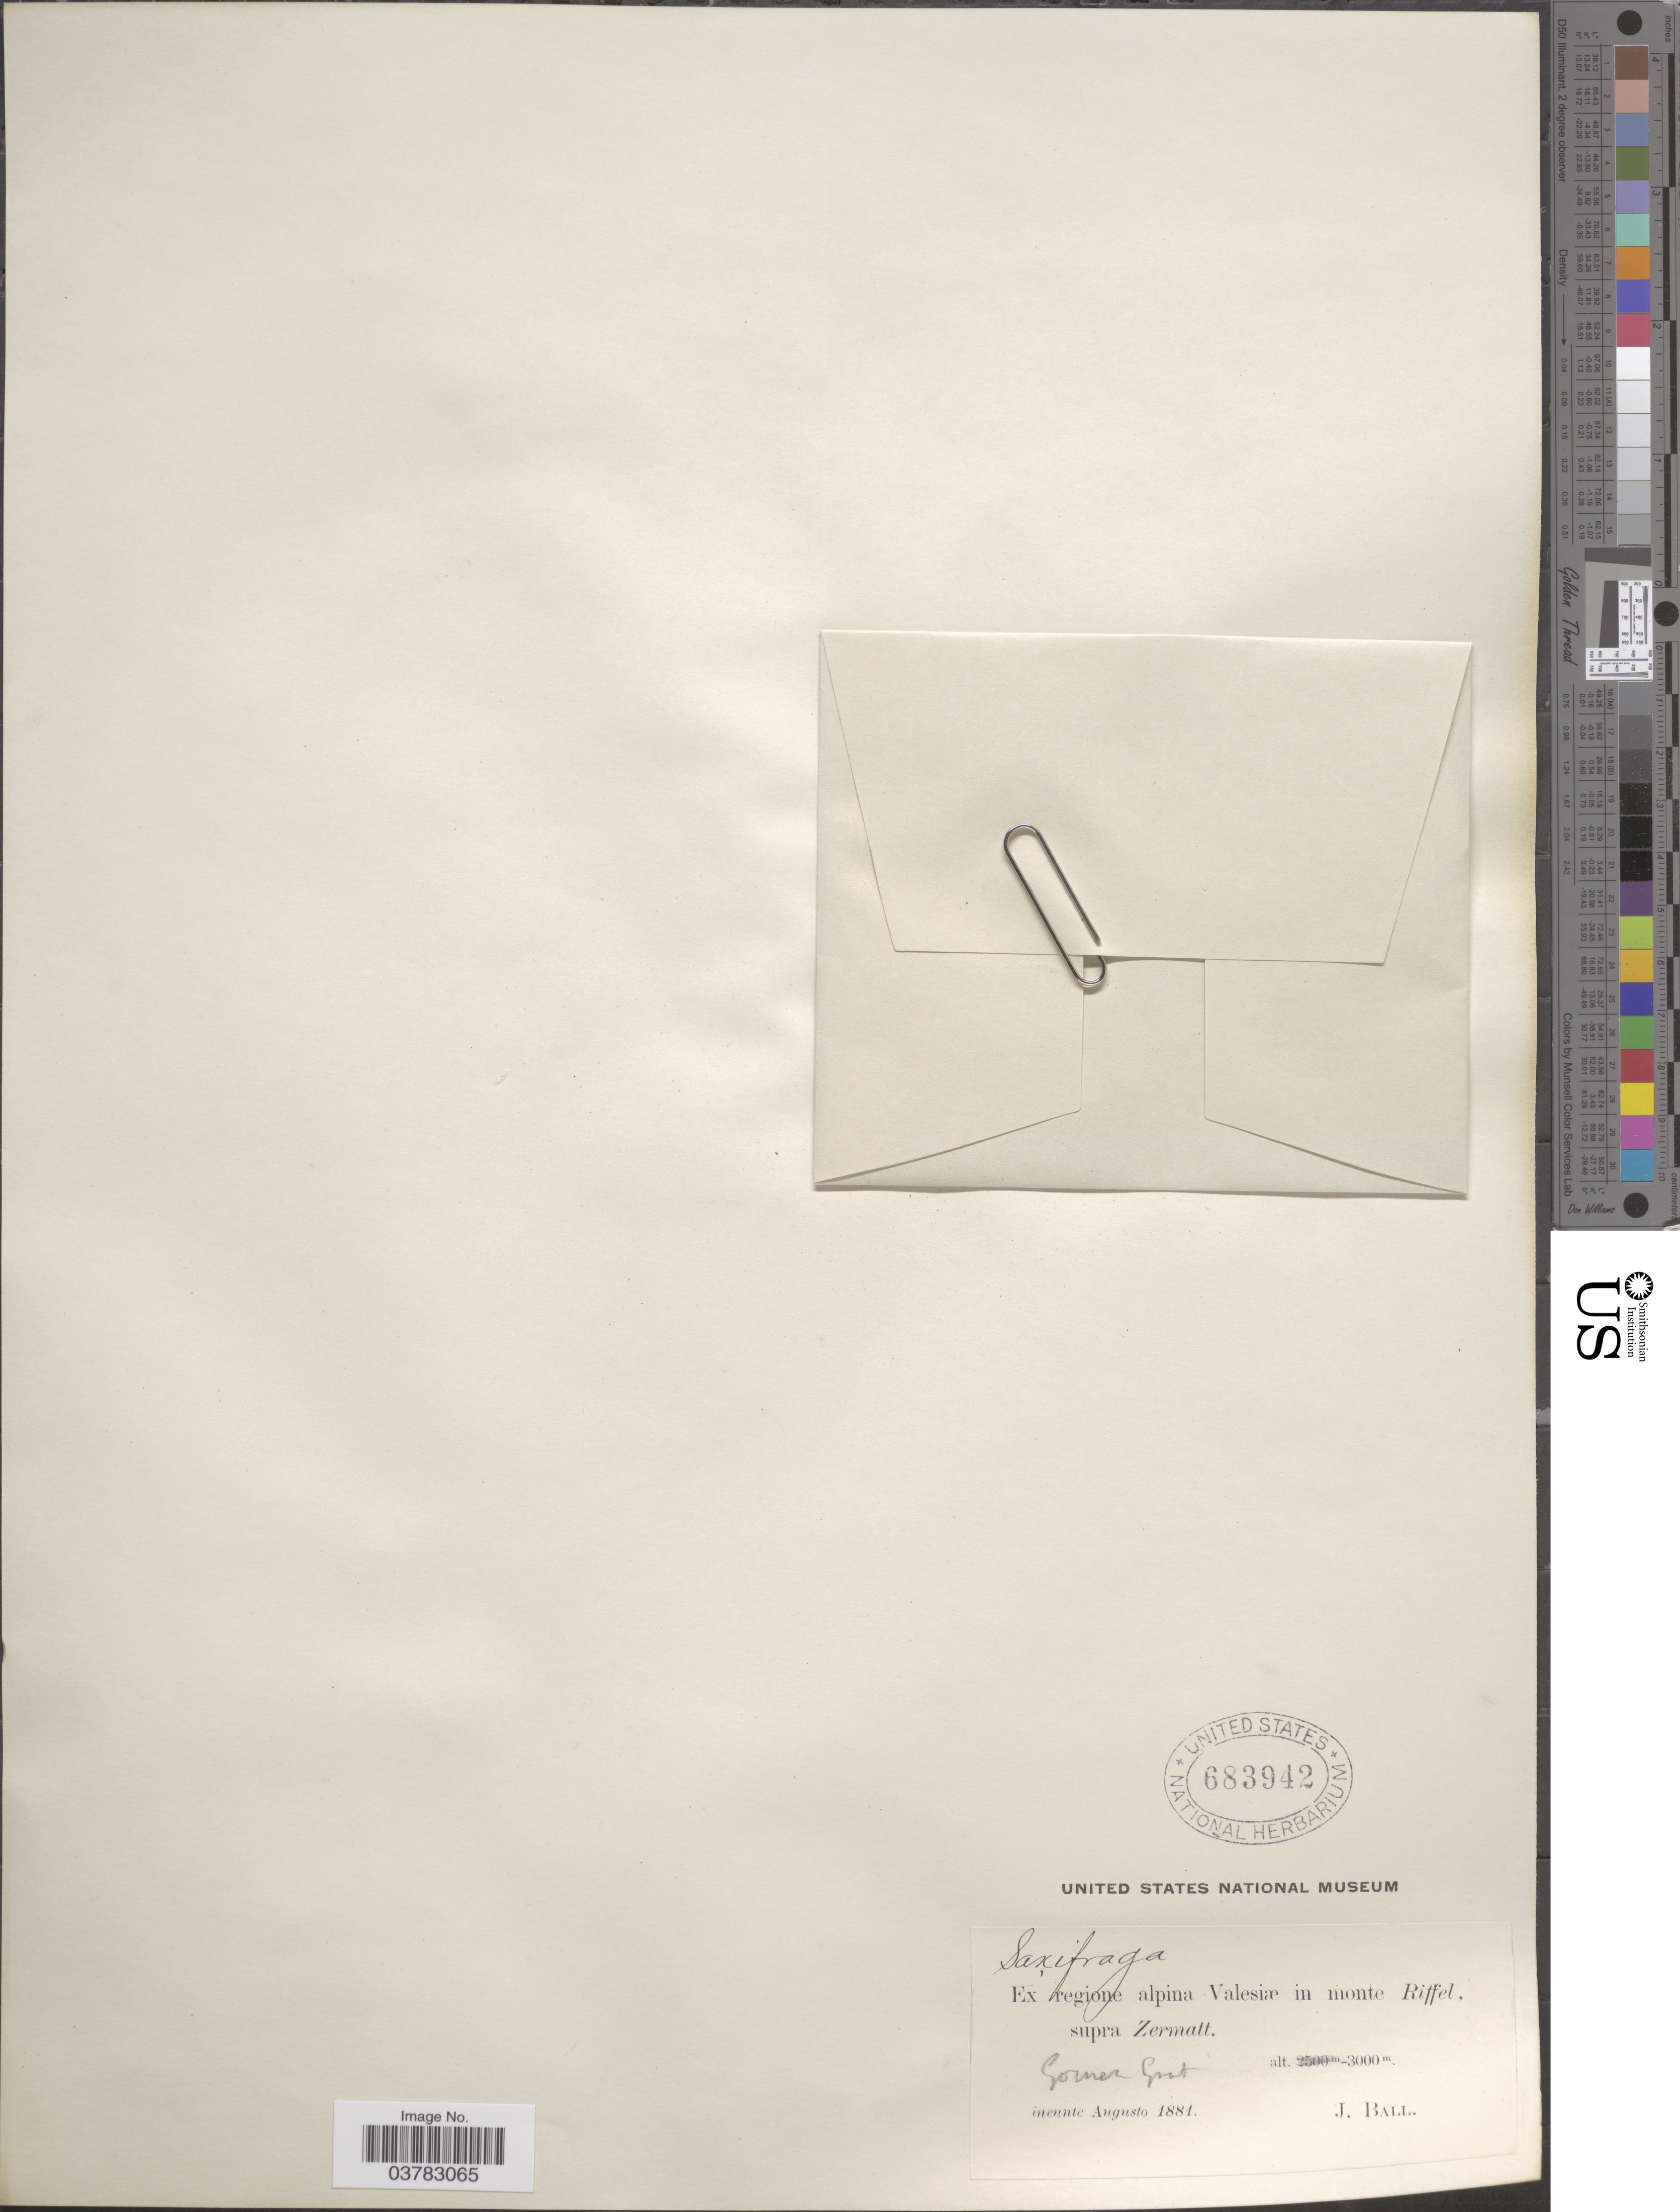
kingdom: Plantae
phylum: Tracheophyta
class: Magnoliopsida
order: Saxifragales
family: Saxifragaceae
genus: Saxifraga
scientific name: Saxifraga sp.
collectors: J. Ball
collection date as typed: ineunte Augusto 1881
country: Switzerland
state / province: Valais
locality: Ex regione alpina Valesiæ in monte Riffel, supra Zermatt. Gorner Grot.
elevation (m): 3000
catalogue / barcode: US 683942